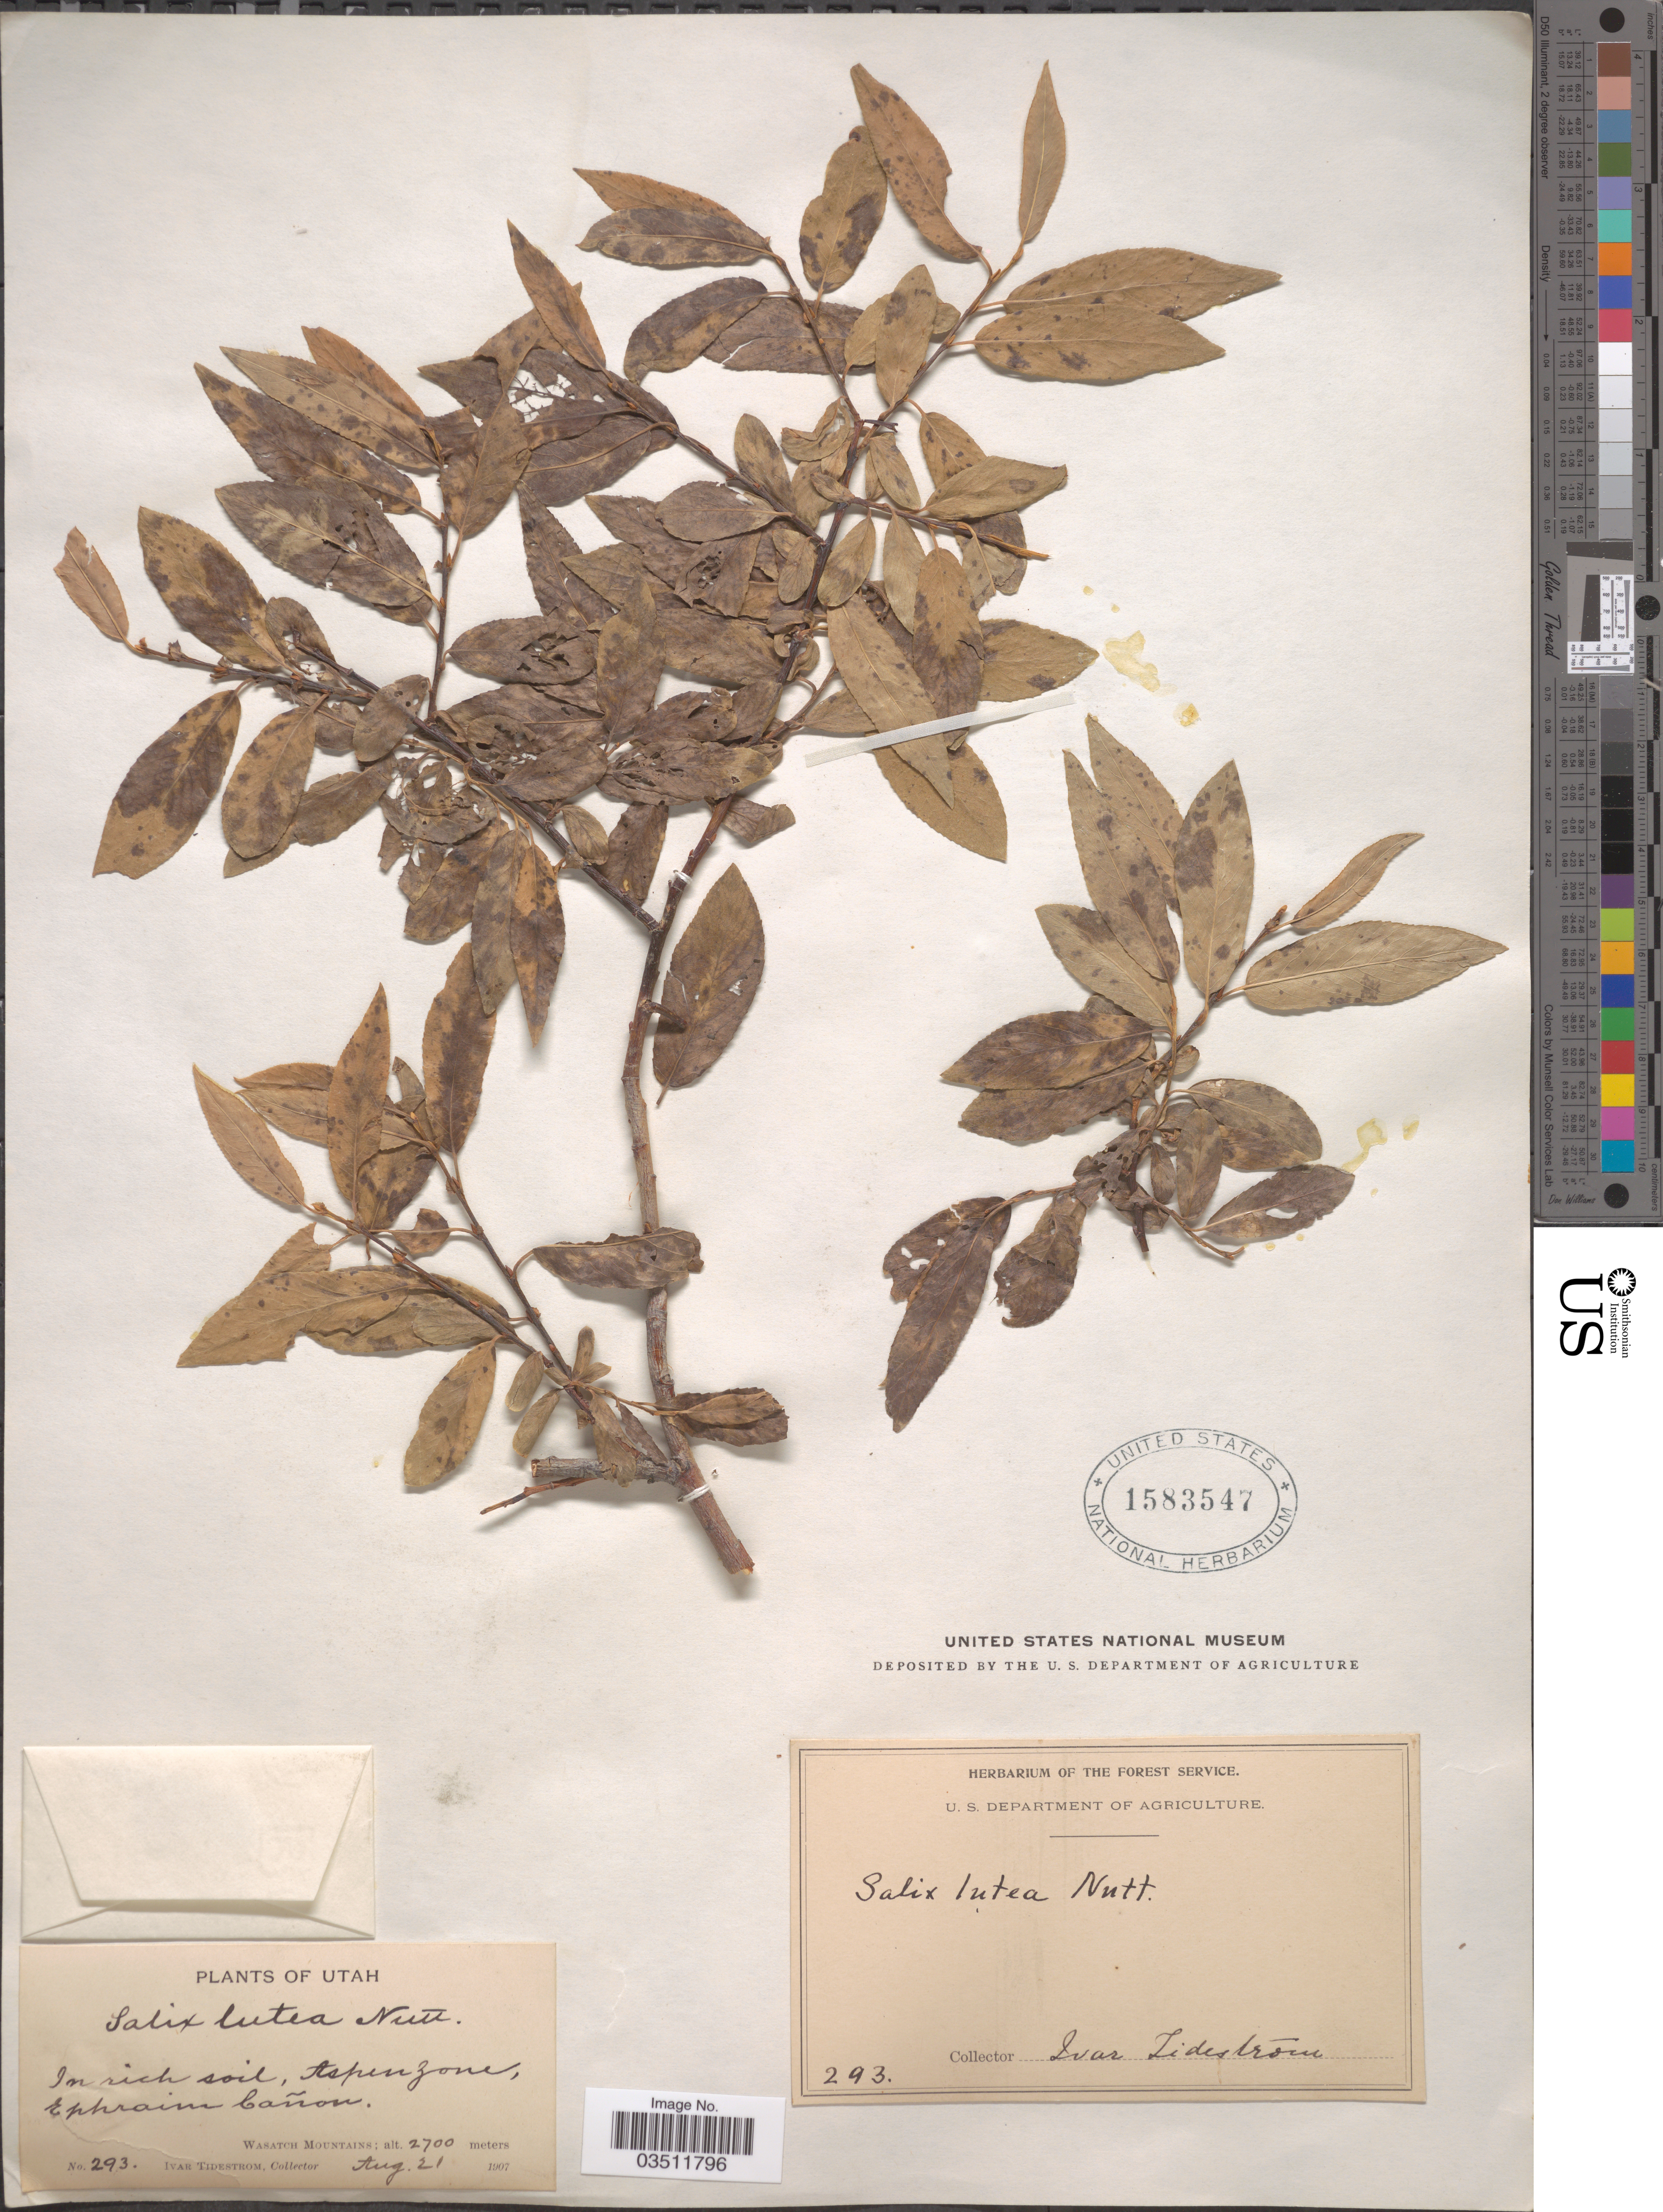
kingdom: Plantae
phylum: Tracheophyta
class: Magnoliopsida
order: Malpighiales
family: Salicaceae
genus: Salix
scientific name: Salix lutea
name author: Nutt.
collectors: I. F. Tidestrom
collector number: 293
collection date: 1907-08-21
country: United States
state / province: Utah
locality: Aspen Zone, Ephraim Cañon. Wasatch Mountains.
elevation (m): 2700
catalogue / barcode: US 1583547